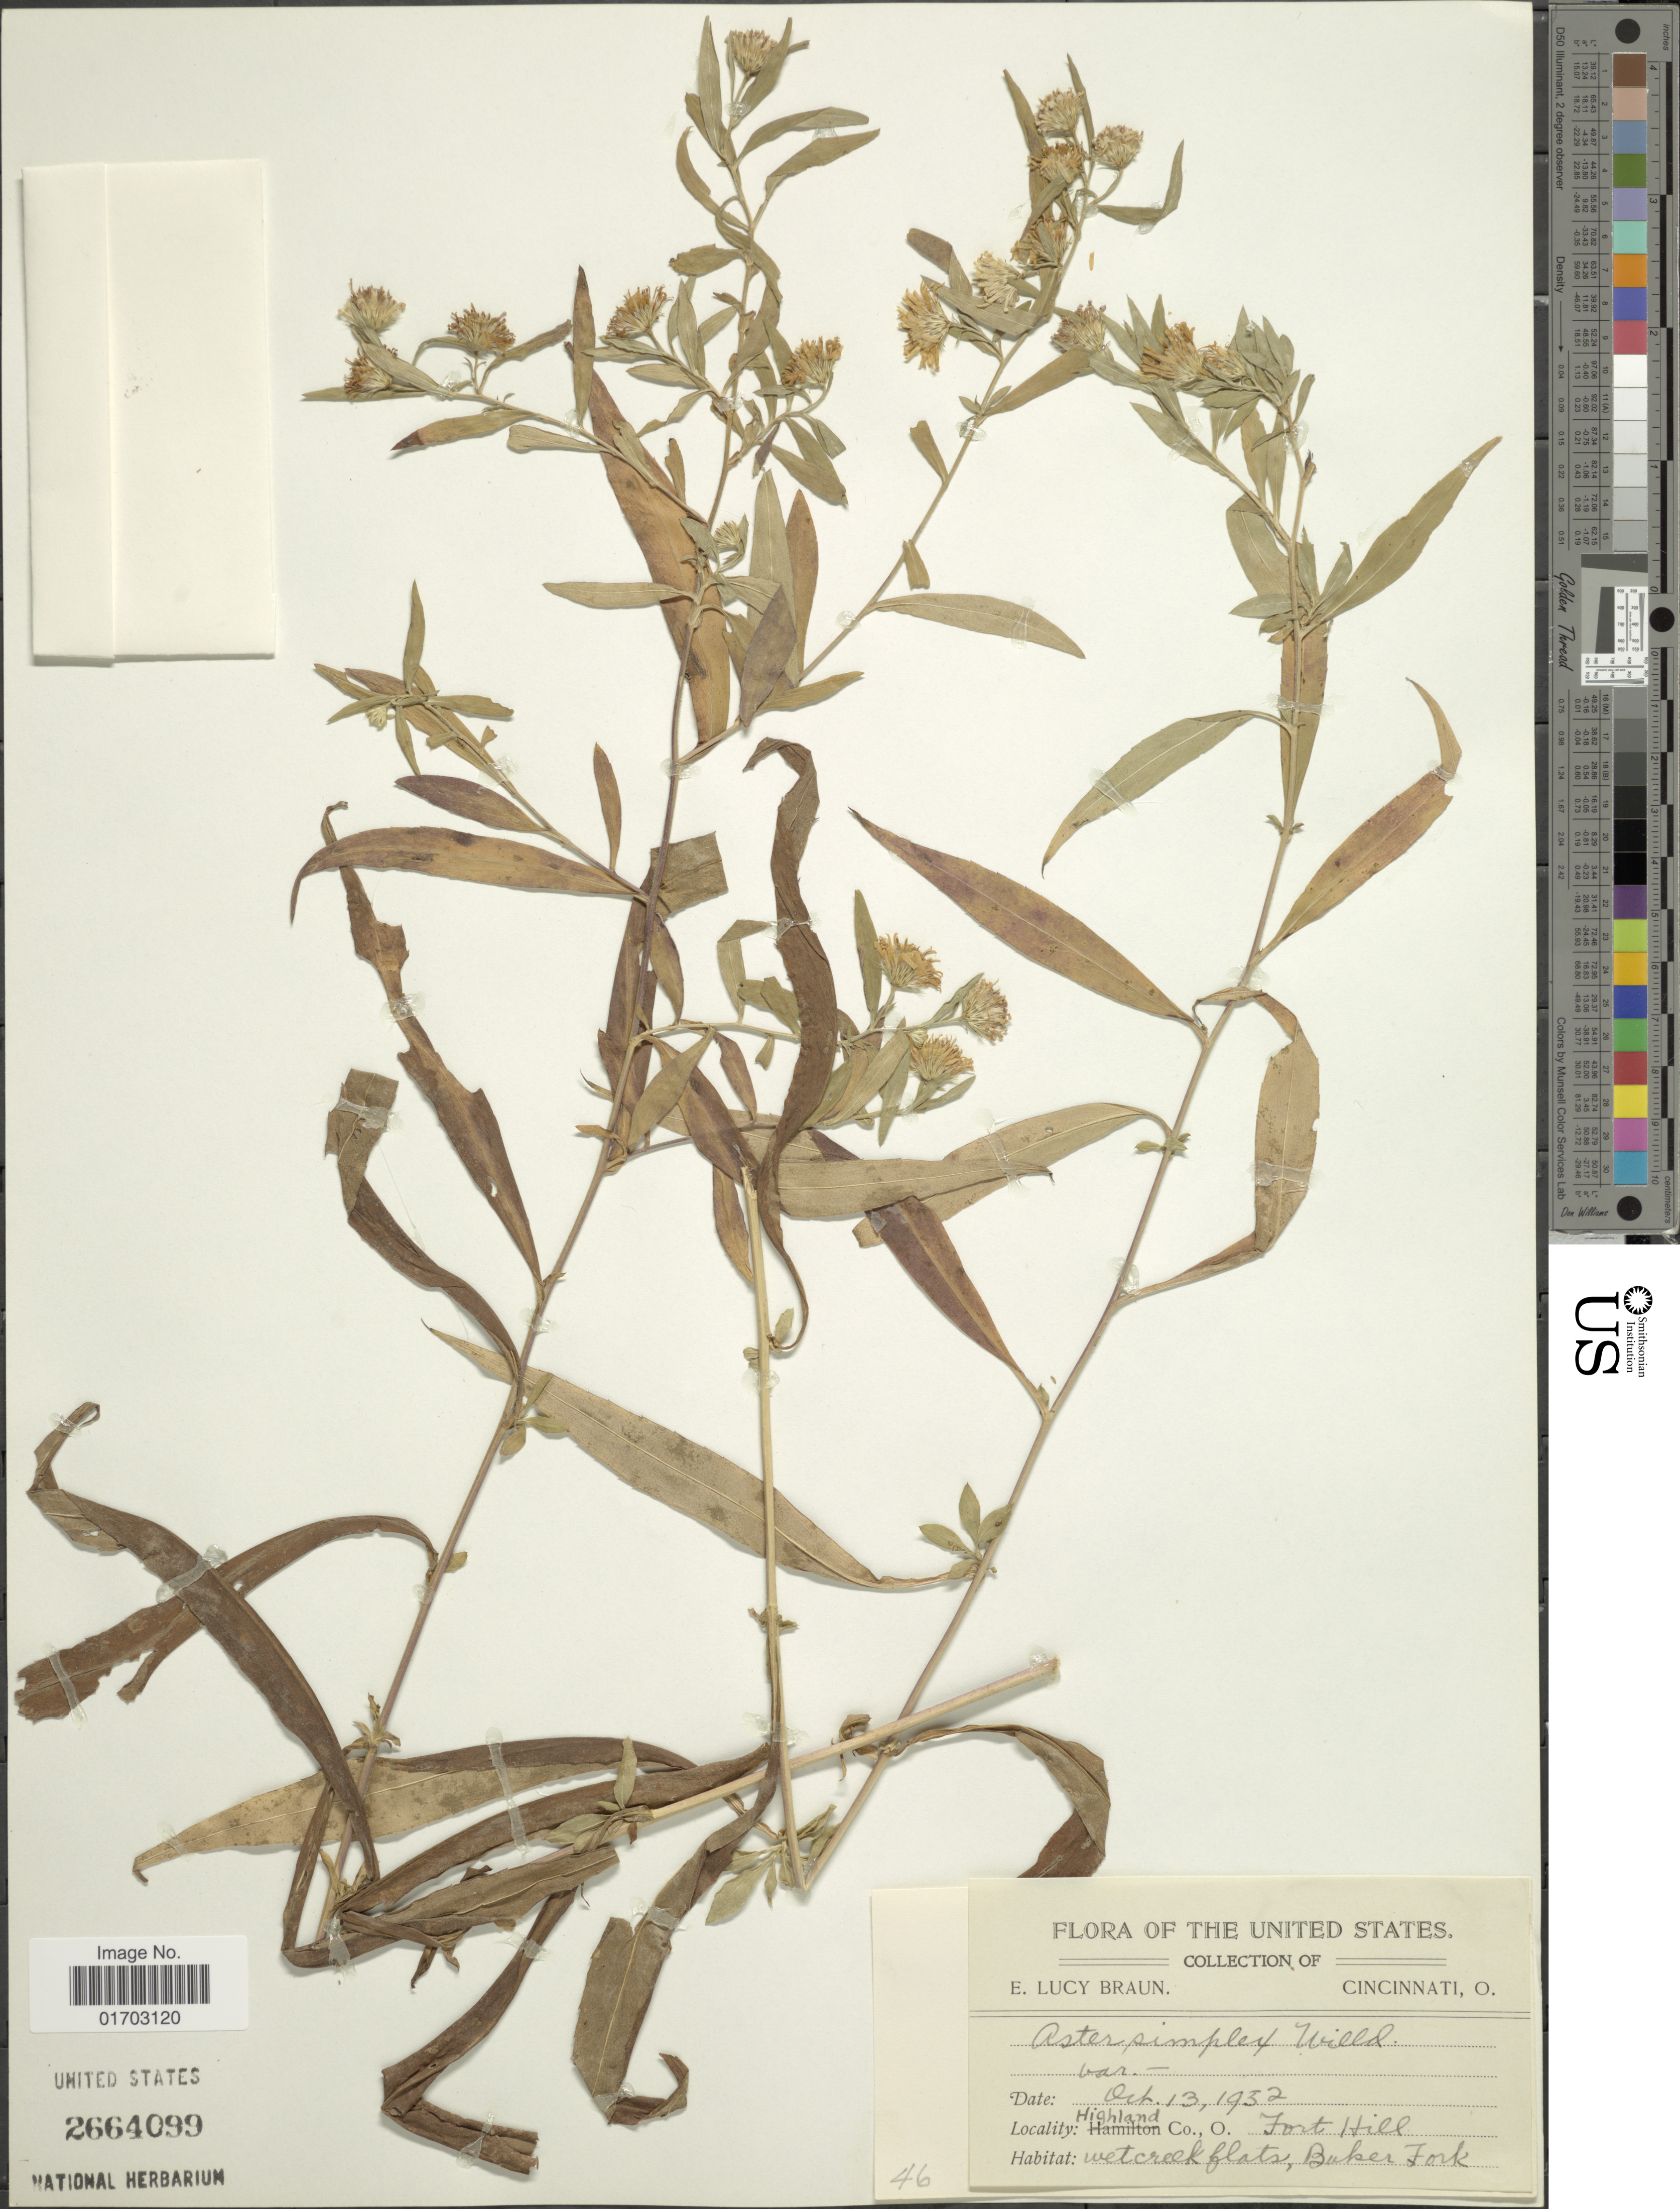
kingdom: Plantae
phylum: Tracheophyta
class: Magnoliopsida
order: Asterales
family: Asteraceae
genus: Symphyotrichum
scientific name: Symphyotrichum simplex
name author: (Willd.) Á. Löve & D. Löve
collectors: E. L. Braun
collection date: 1952-10-13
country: United States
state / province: Ohio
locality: The United States, Highland Co., Fort Hill.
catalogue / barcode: US 2664099